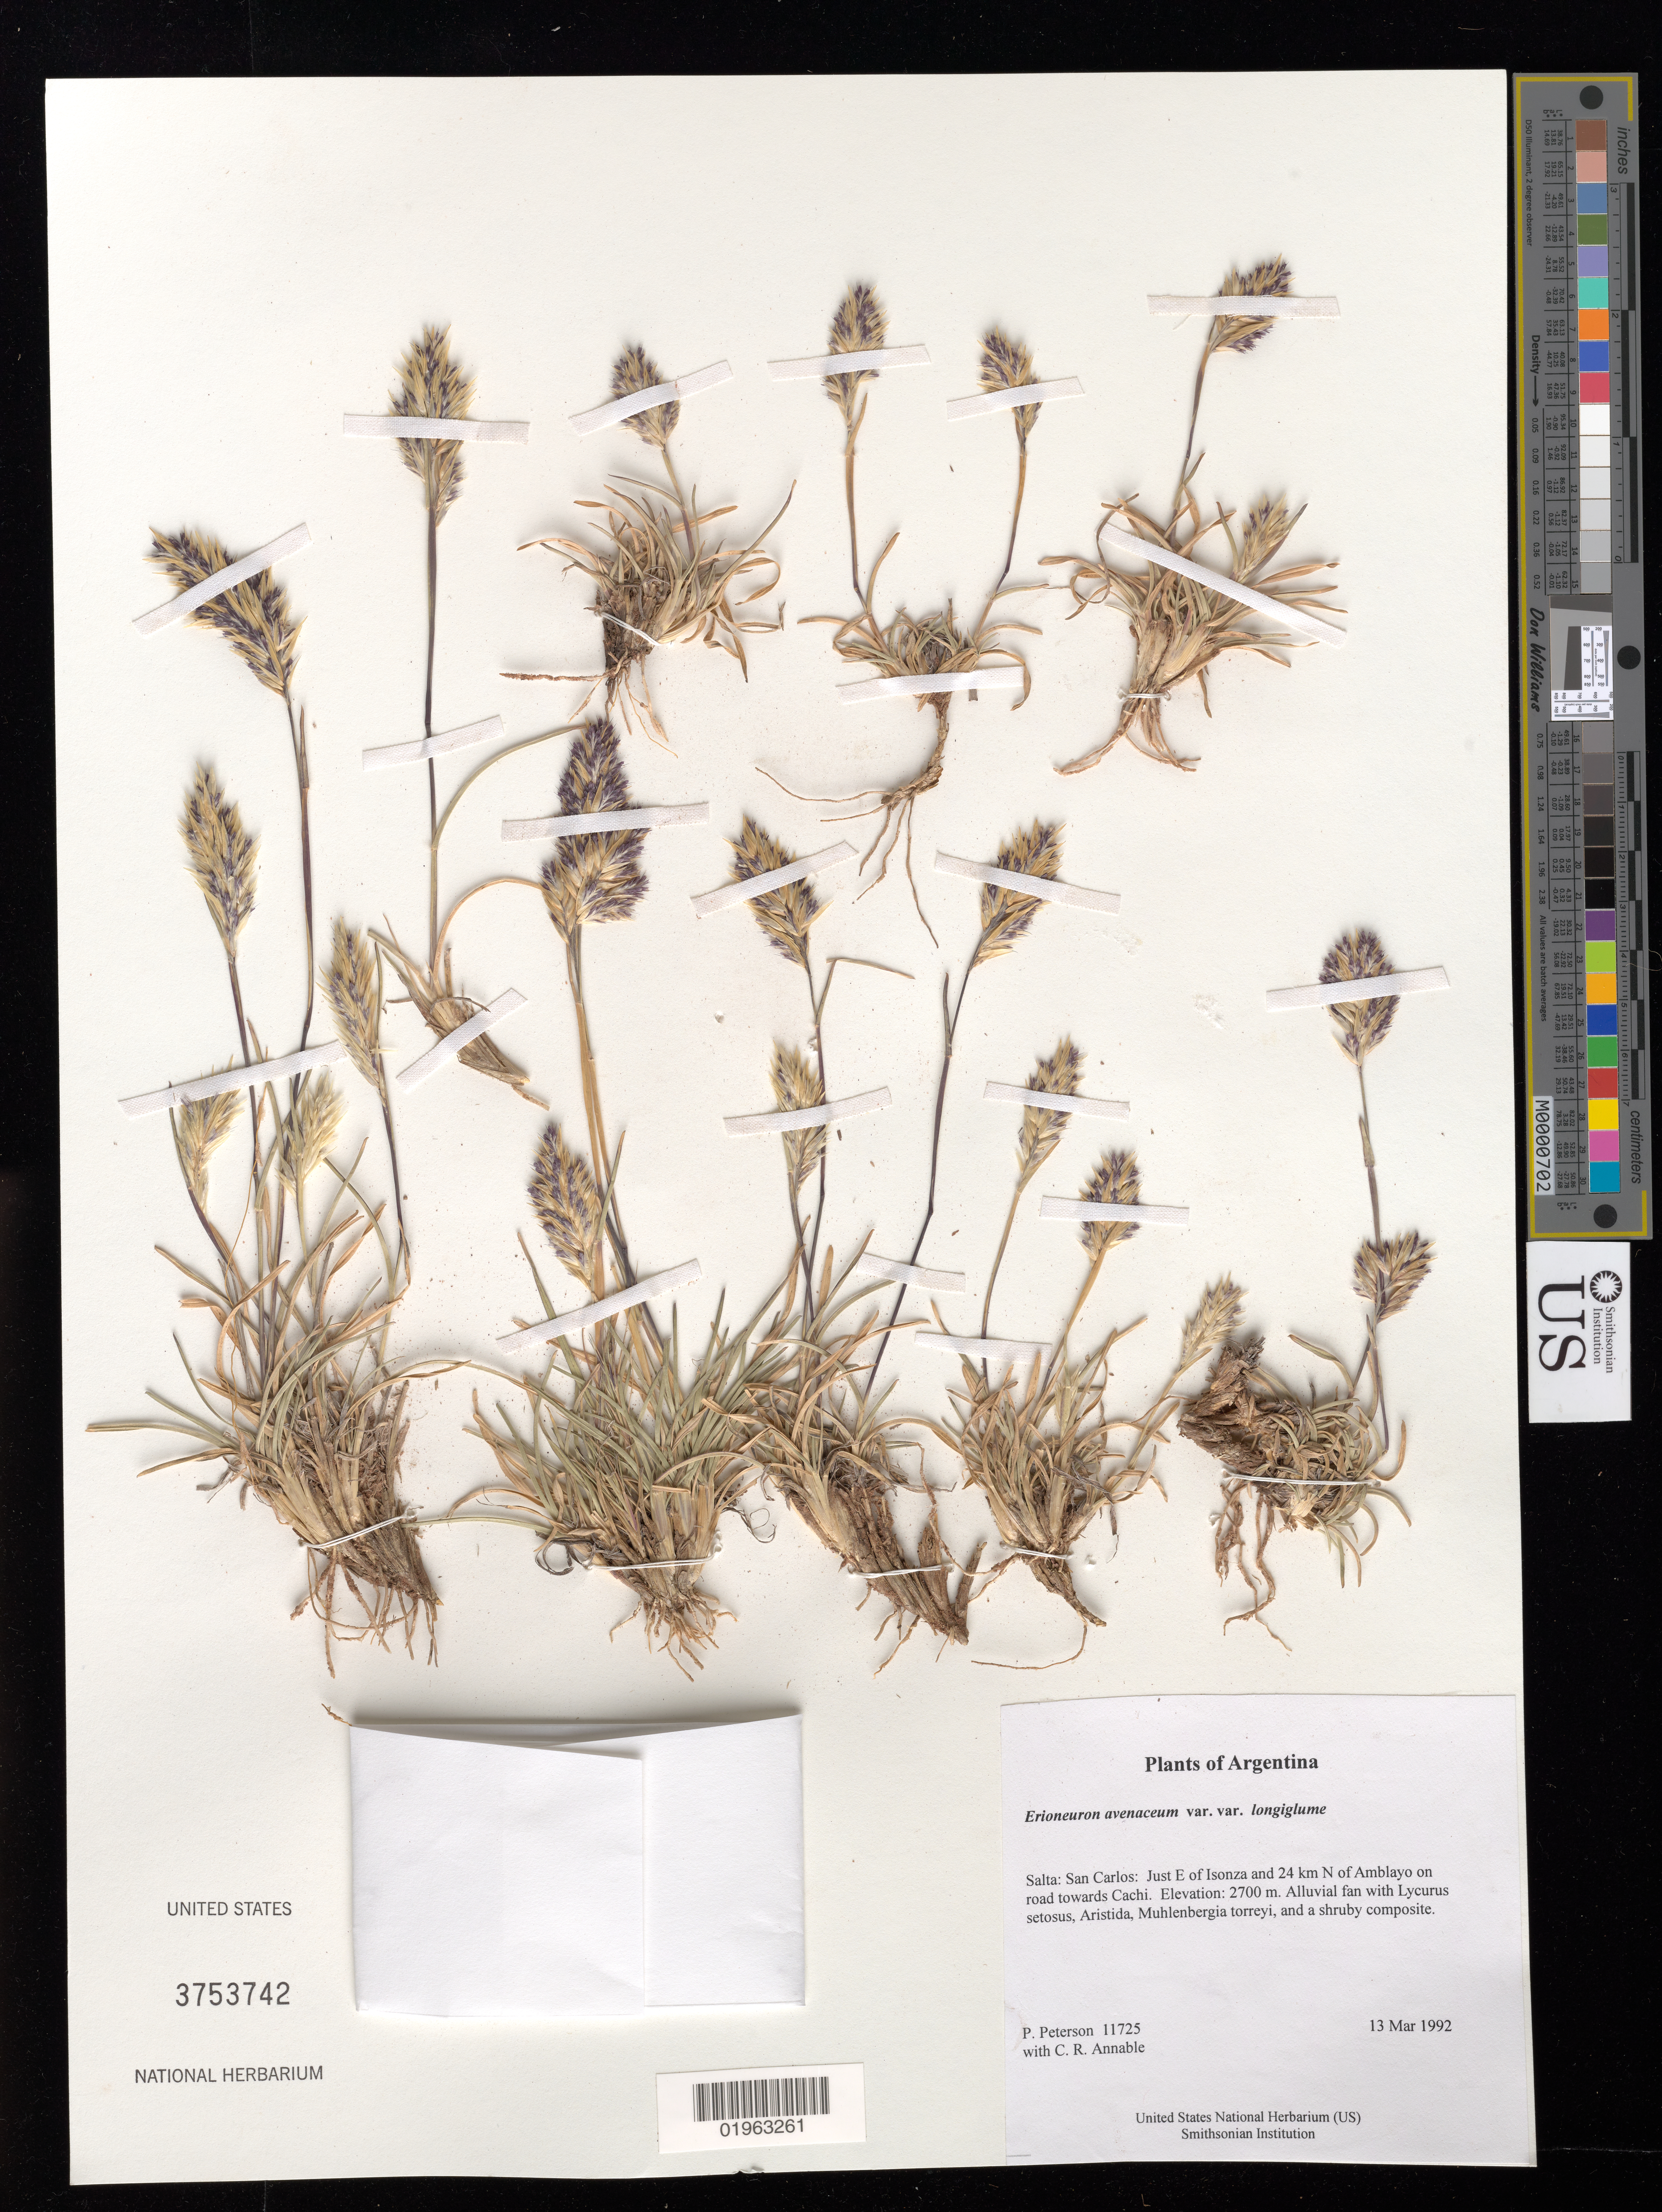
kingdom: Plantae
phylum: Tracheophyta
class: Liliopsida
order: Poales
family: Poaceae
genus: Erioneuron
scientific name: Erioneuron avenaceum var. longiglume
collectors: P. M. Peterson & C. R. Annable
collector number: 11725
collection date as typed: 13 Mar 1992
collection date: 1992-03-13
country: Argentina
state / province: Salta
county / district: San Carlos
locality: Just E of Isonza and 24 km N of Amblayo on road towards Cachi.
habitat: Alluvial fan with Lycurus setosus, Aristida, Muhlenbergia torreyi, and a shruby composite.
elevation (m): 2700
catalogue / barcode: US 3753742